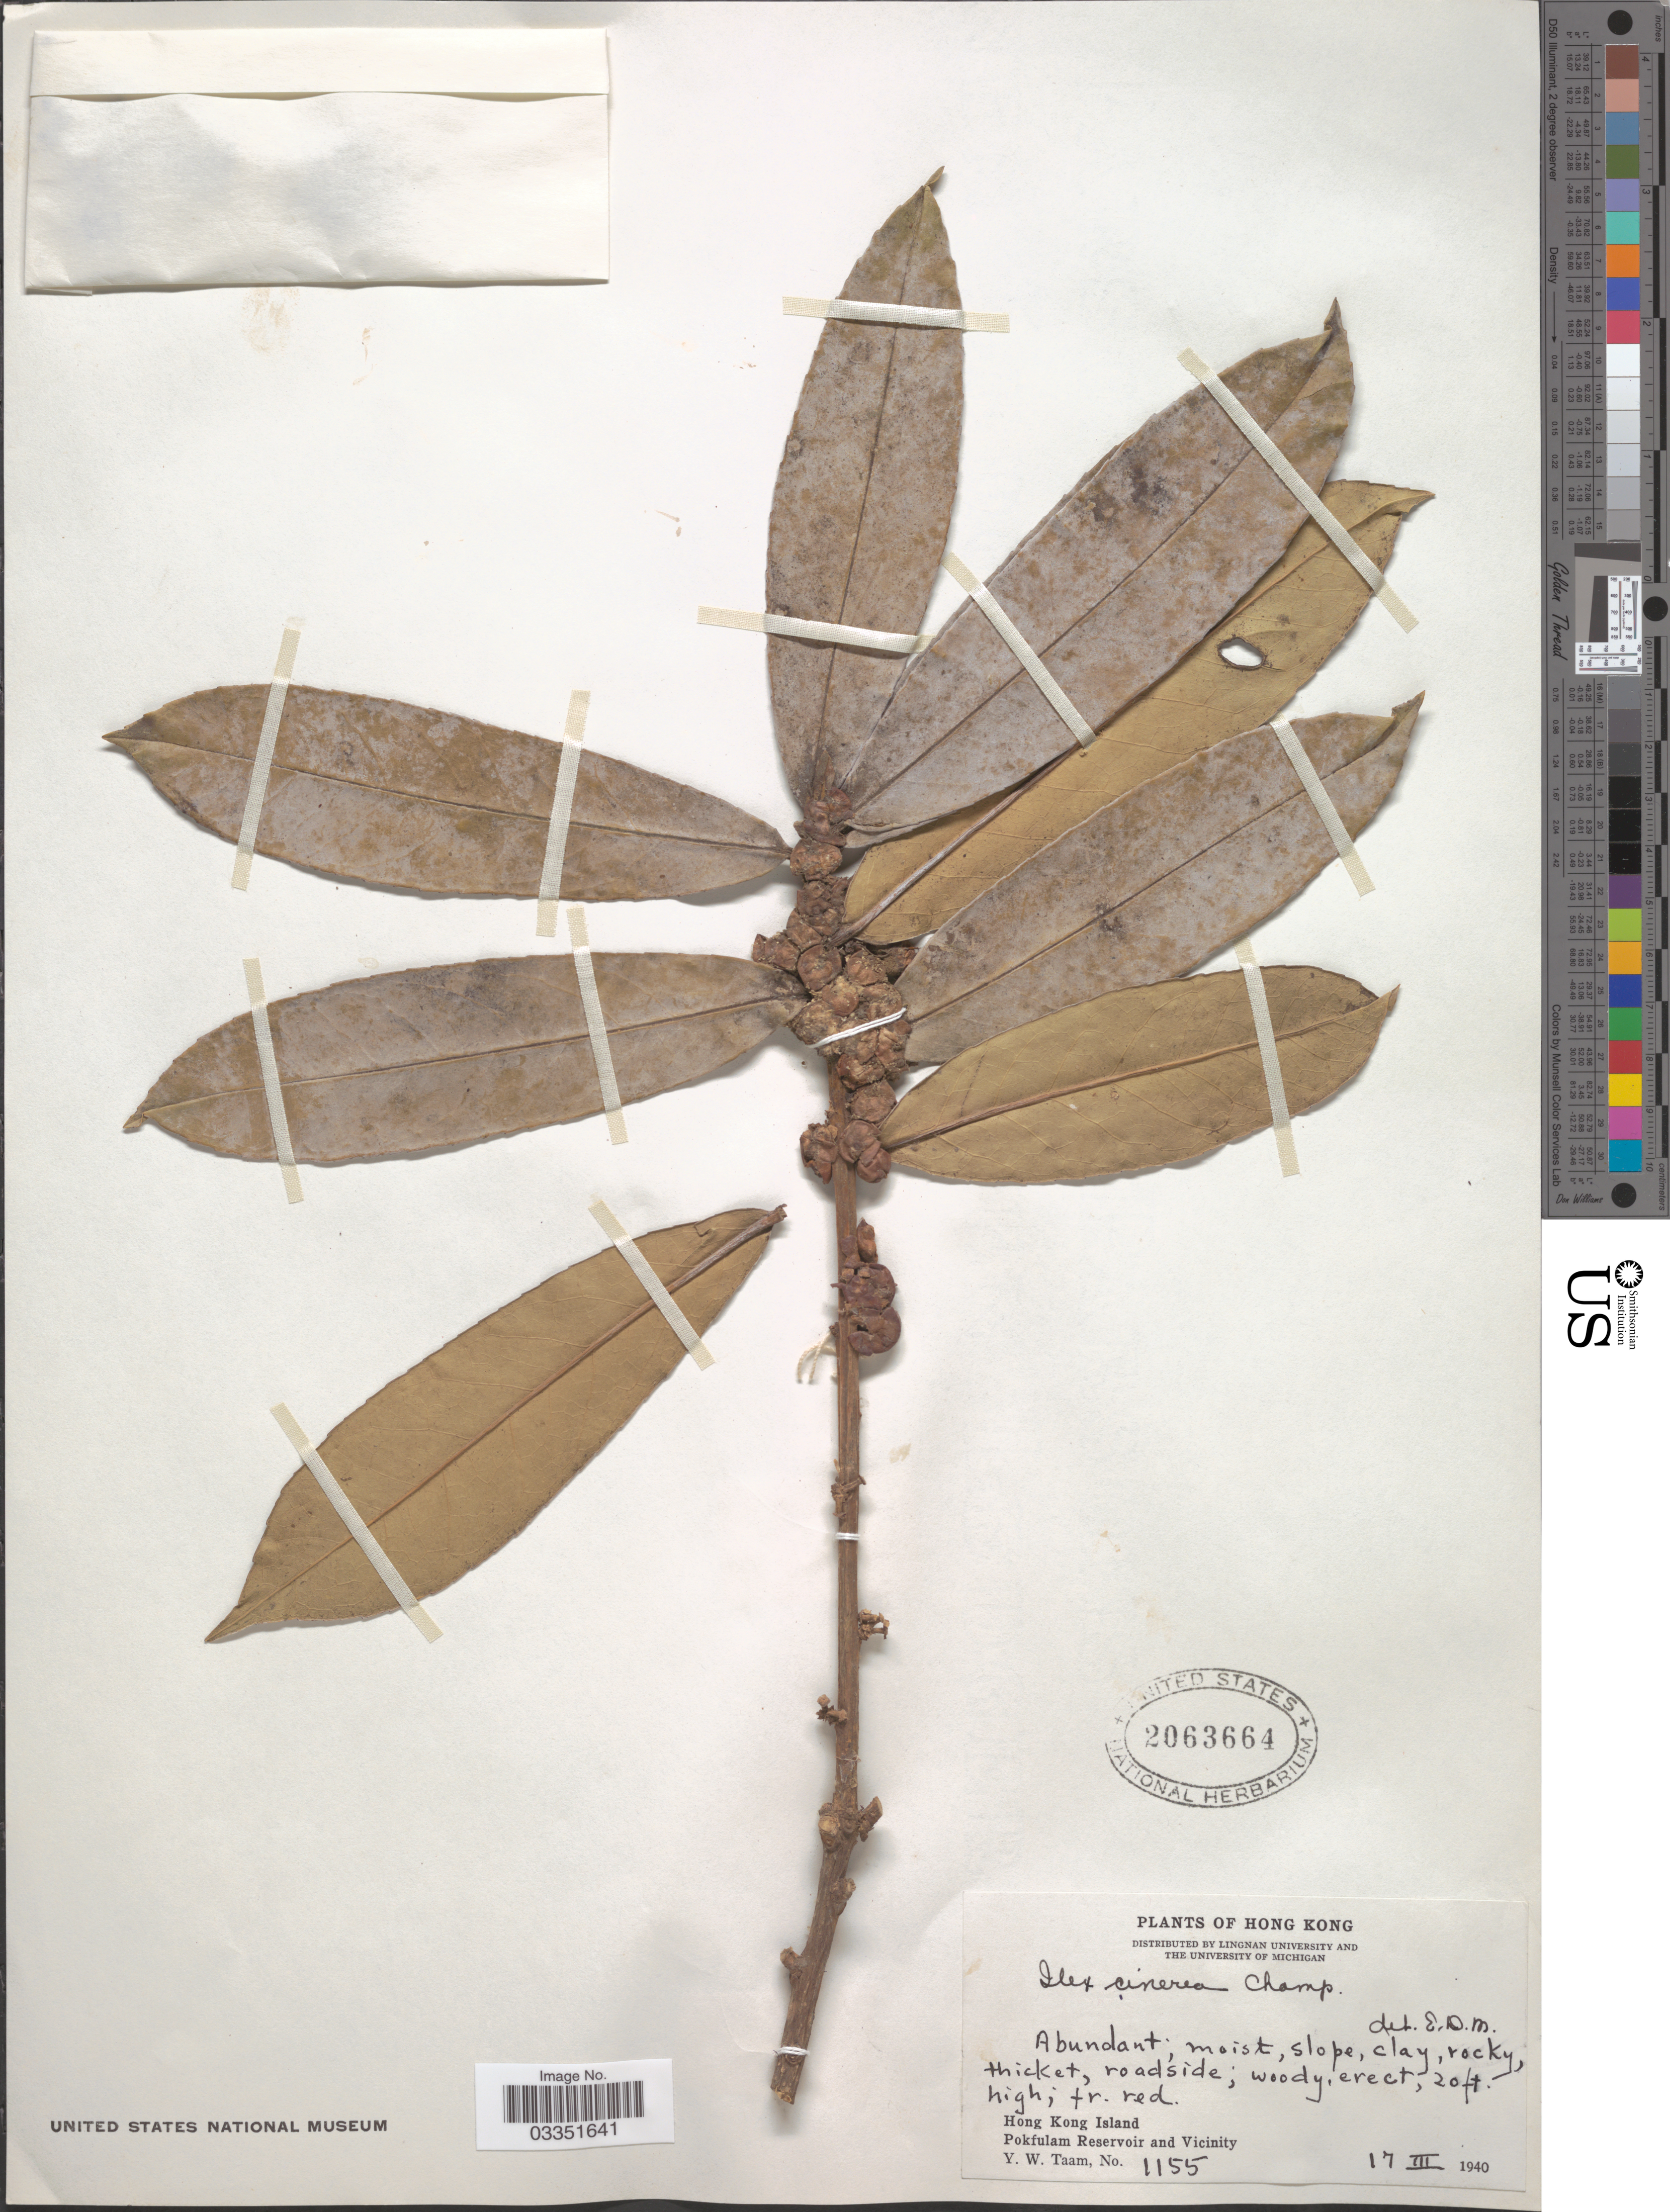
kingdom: Plantae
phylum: Tracheophyta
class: Magnoliopsida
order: Aquifoliales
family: Aquifoliaceae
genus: Ilex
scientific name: Ilex cinerea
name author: Champ. ex Benth.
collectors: Y. W. Taam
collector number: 1155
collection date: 1940-03-17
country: China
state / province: Hong Kong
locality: Hong Kong Island. Pokfulam Reservoir and Vicinity.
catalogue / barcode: US 2063664